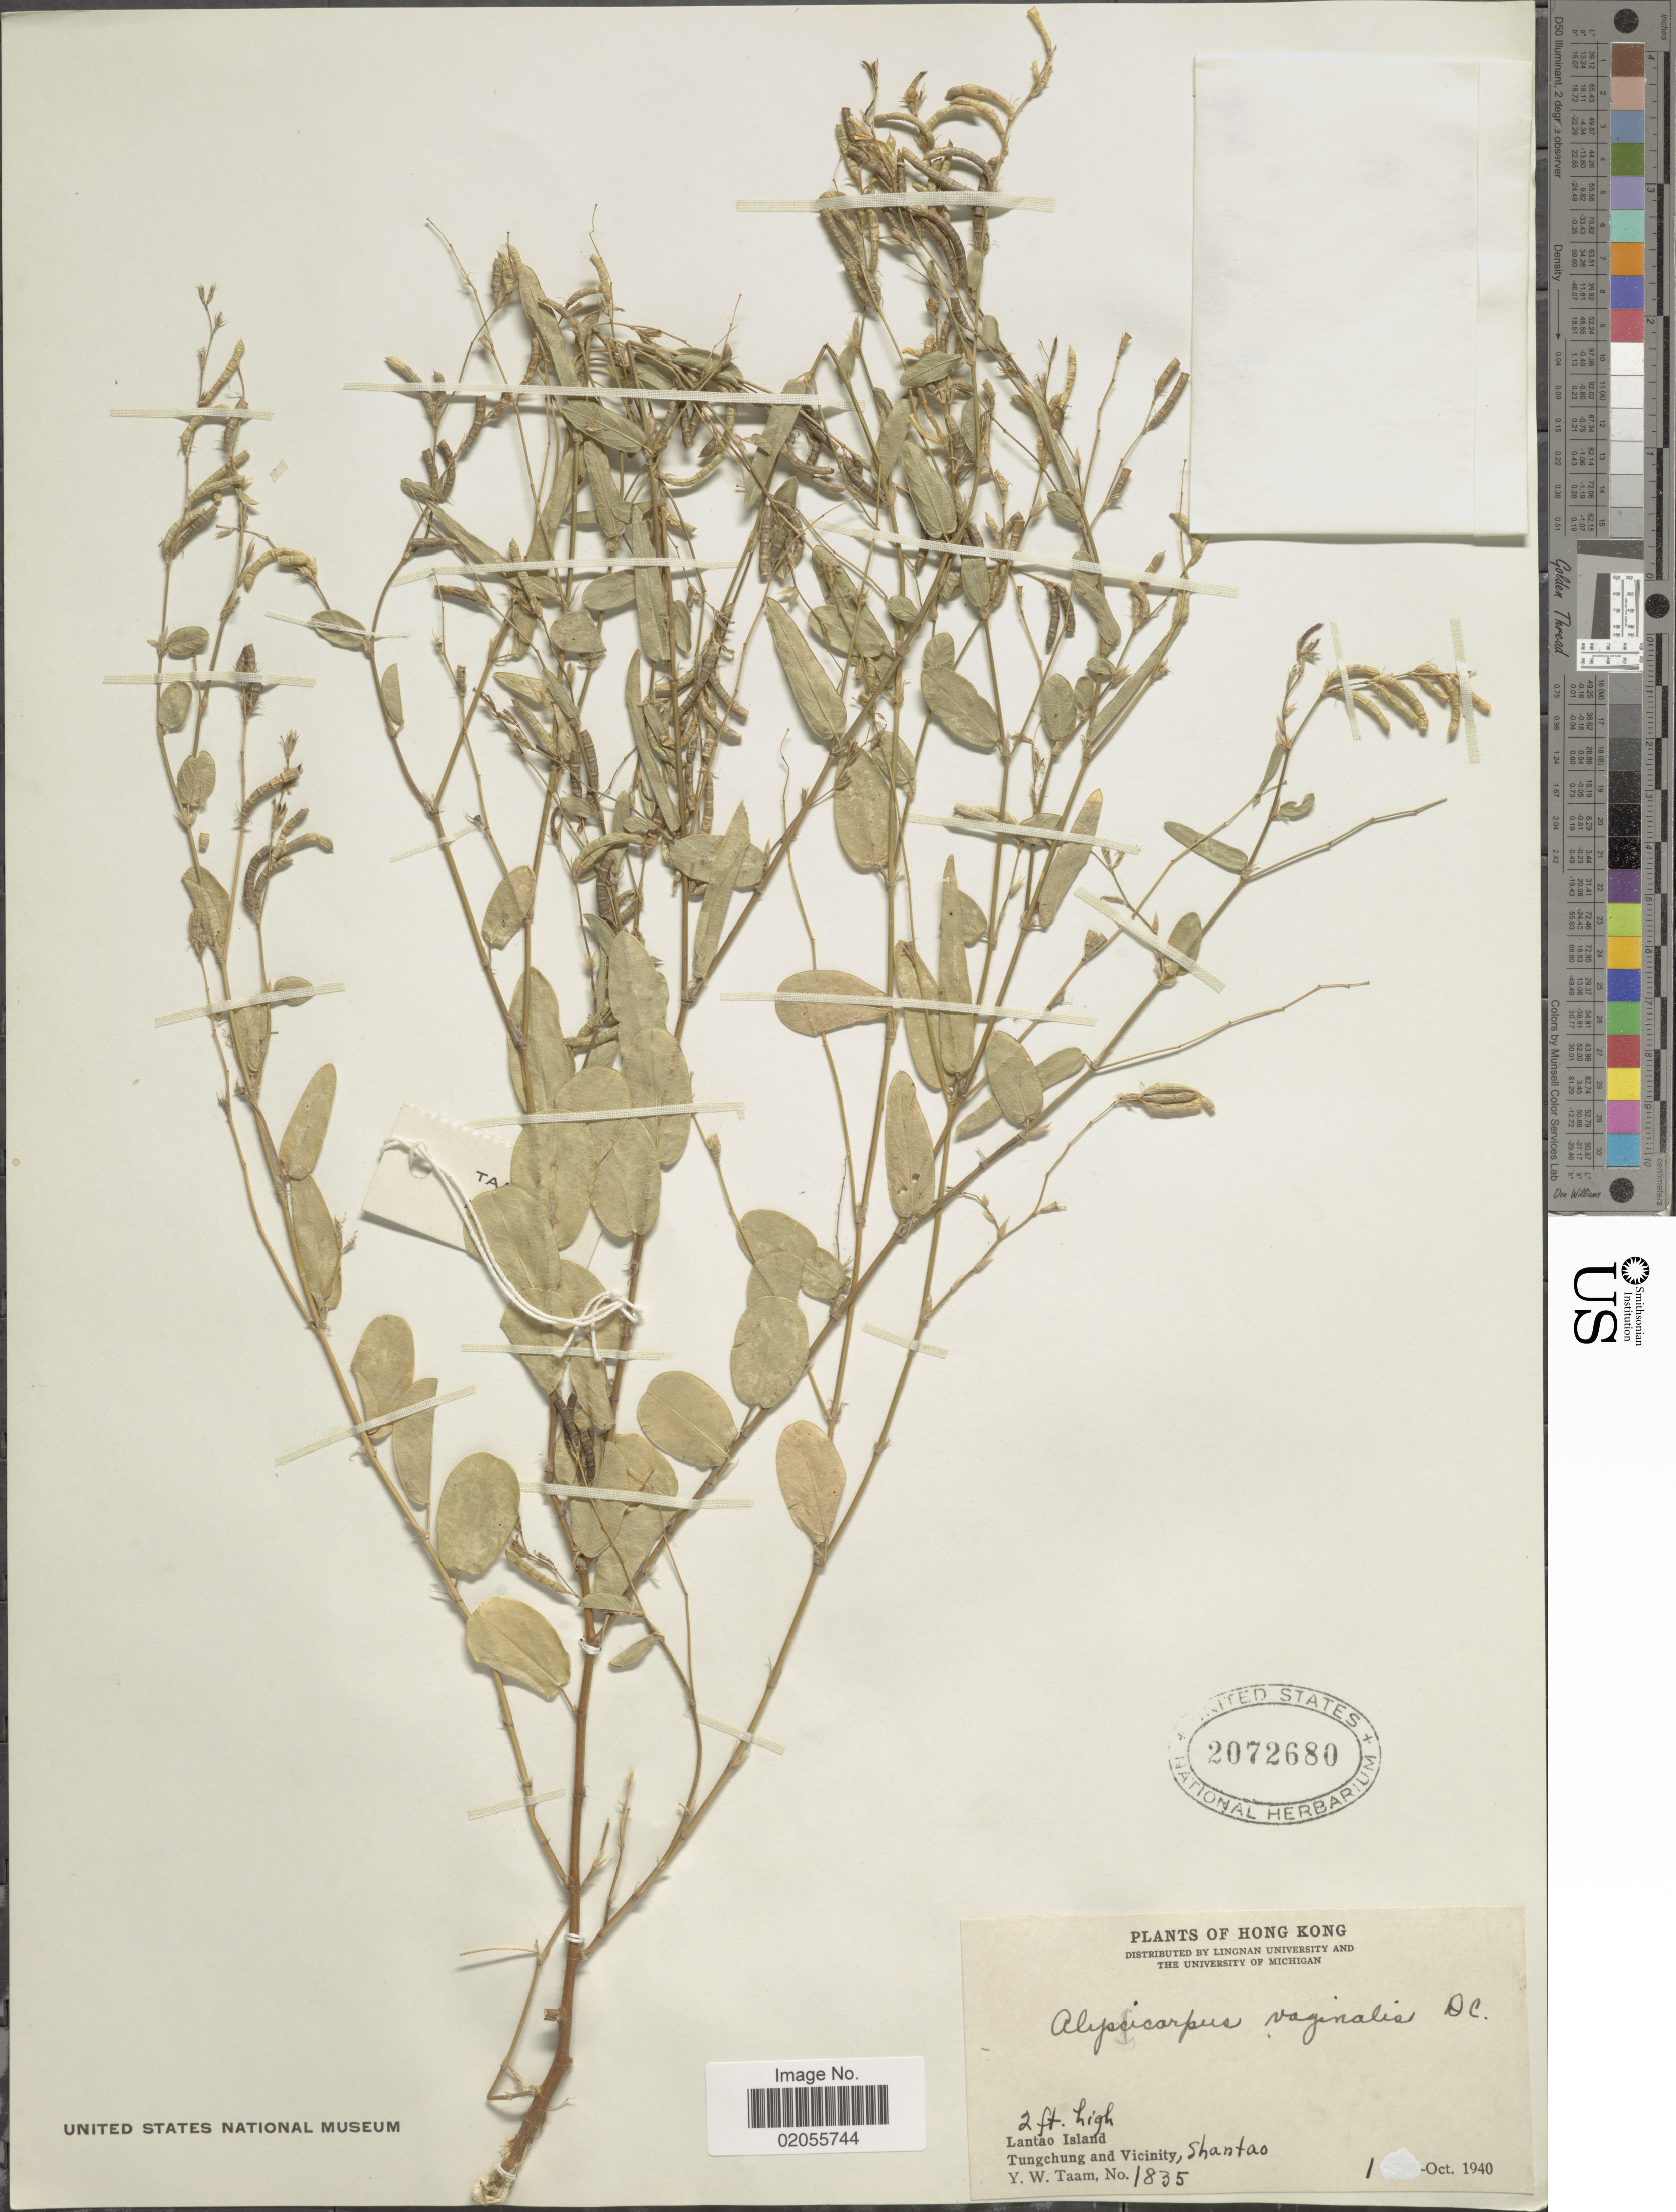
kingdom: Plantae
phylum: Tracheophyta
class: Magnoliopsida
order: Fabales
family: Fabaceae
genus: Alysicarpus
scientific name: Alysicarpus vaginalis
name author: (L.) DC.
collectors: Y. W. Taam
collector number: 1835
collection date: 1940-10-01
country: China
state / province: Hong Kong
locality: Lantao Island, Tungchung and vicinity, Shantao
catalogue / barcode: US 2072680